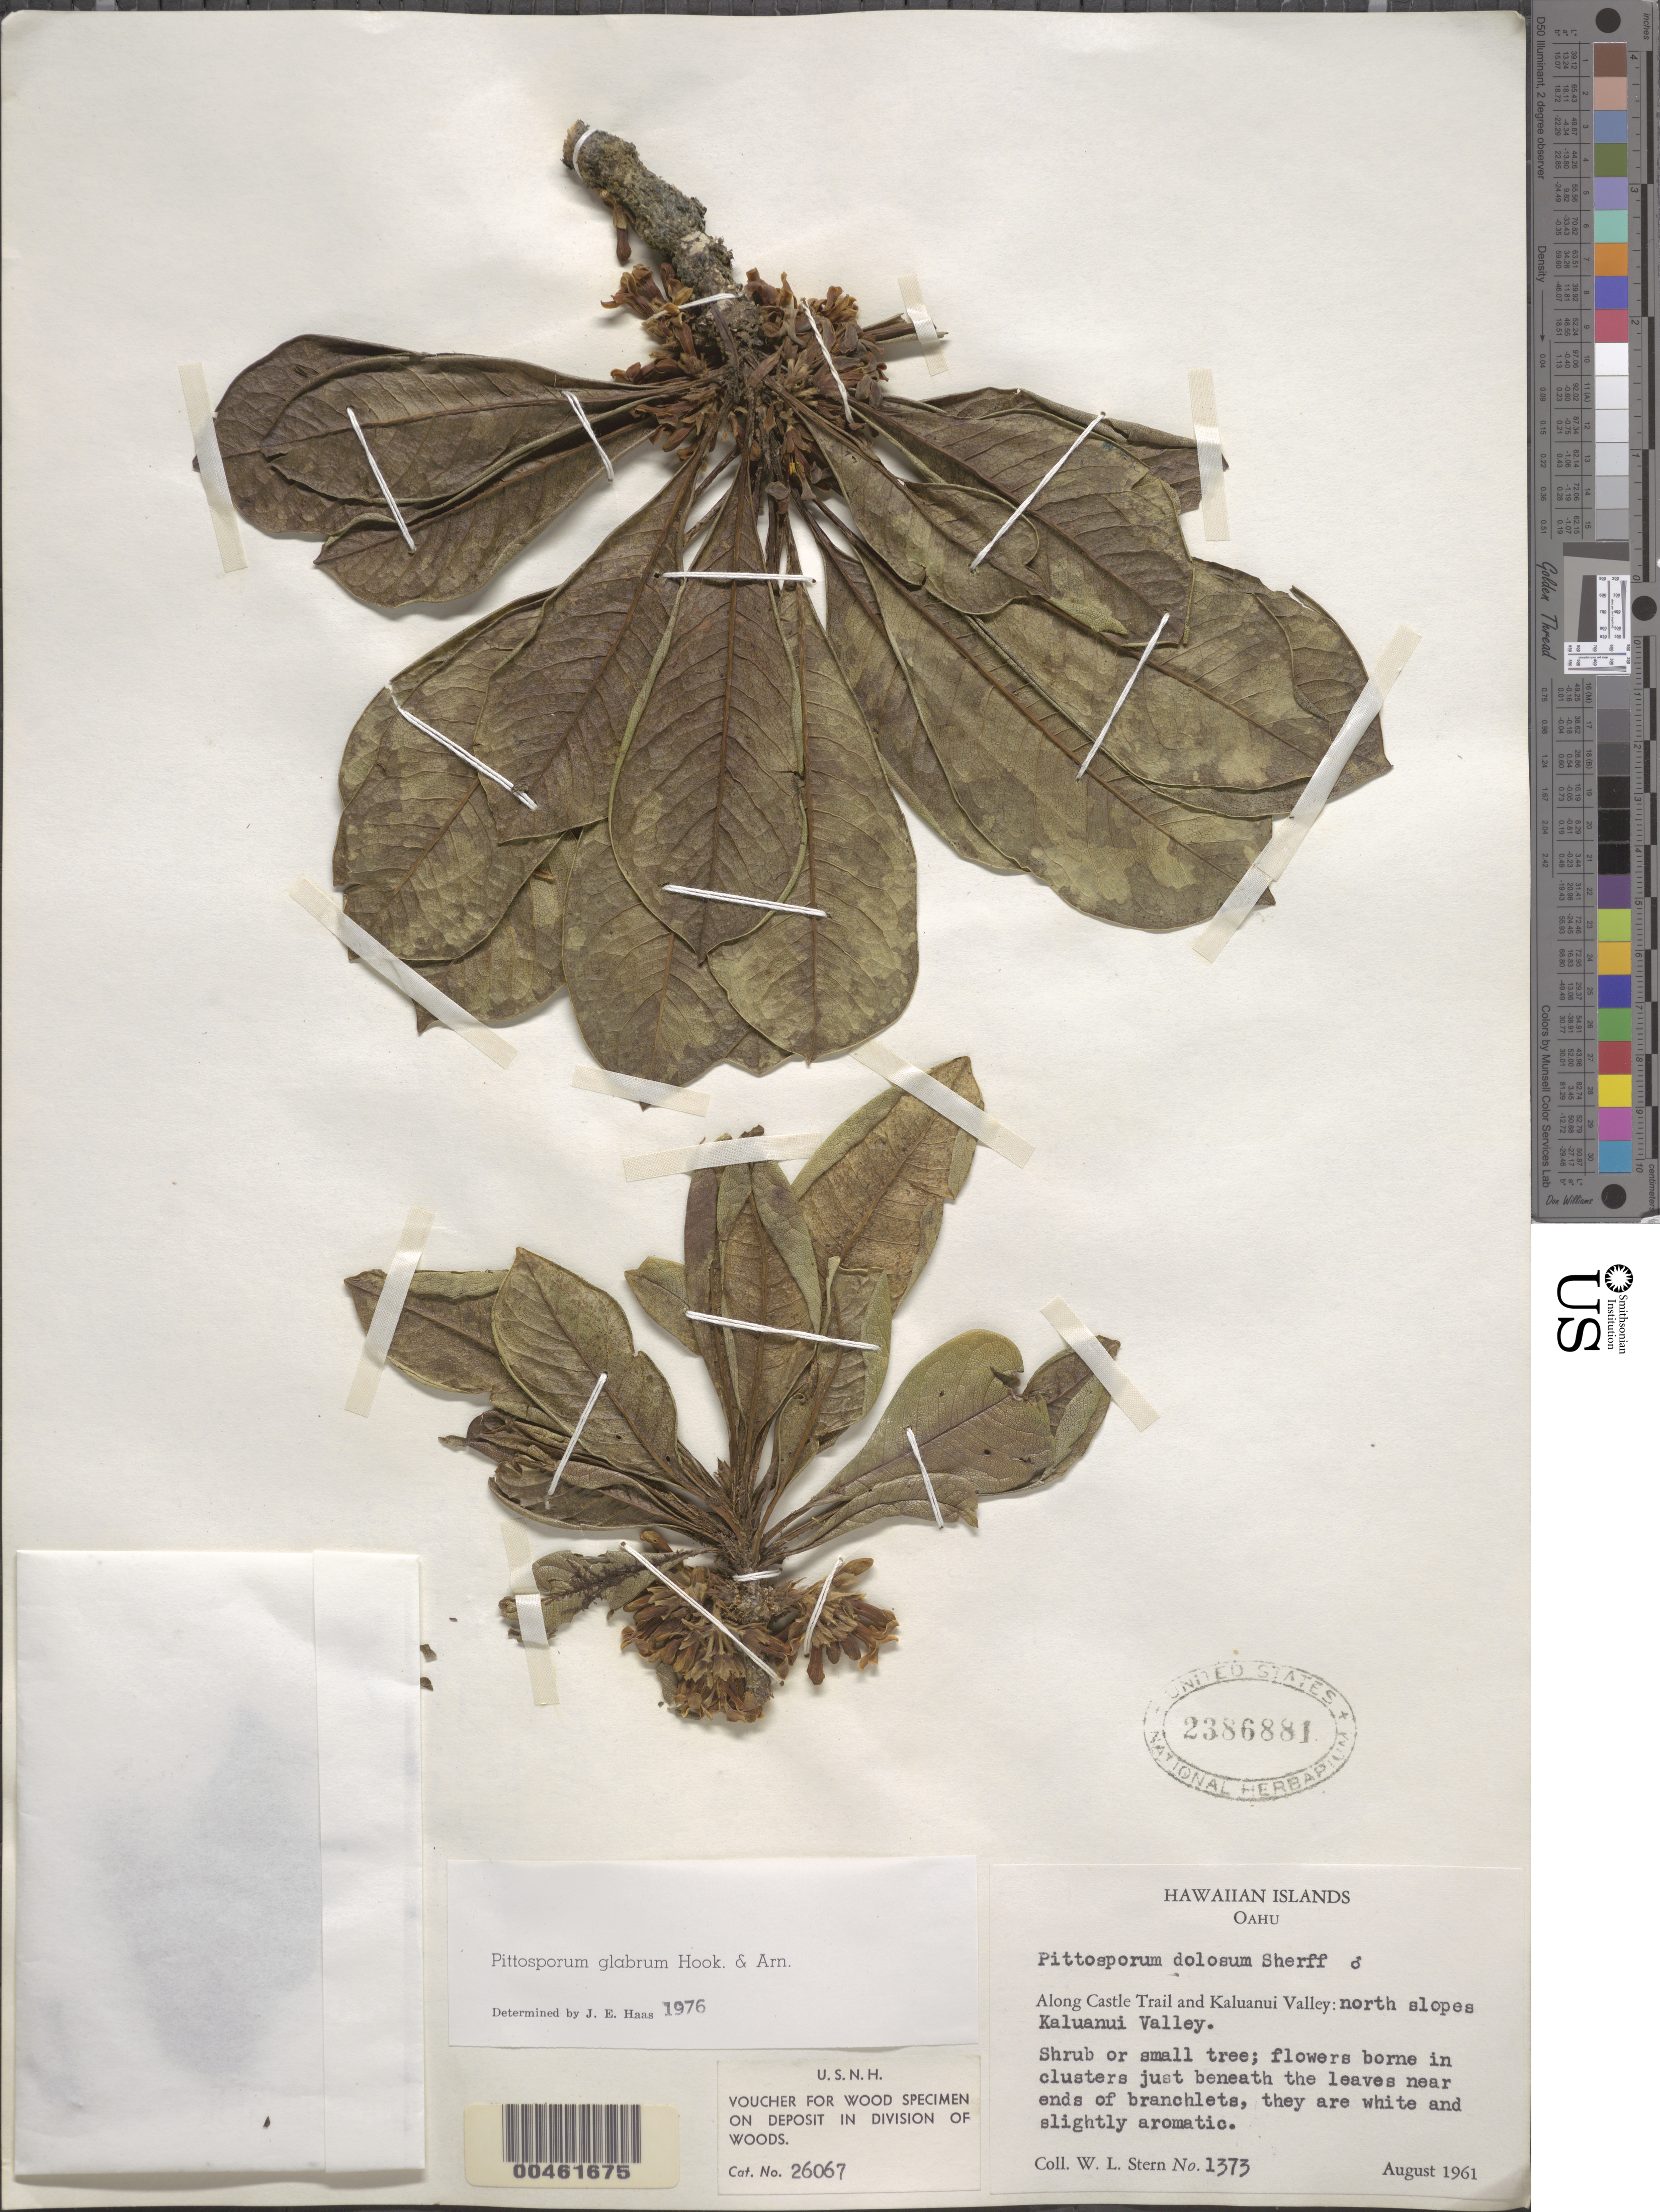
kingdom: Plantae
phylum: Tracheophyta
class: Magnoliopsida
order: Apiales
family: Pittosporaceae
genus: Pittosporum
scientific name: Pittosporum glabrum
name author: Hook. & Arn.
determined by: Haas, J. E.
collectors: W. L. Stern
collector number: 1373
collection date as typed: Aug 1961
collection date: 1961-08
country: United States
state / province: Hawaii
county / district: Honolulu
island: Oahu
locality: Along Castle Trail and Kaluanui Valley; N slopes Kaluanui Valley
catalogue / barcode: US 2386881